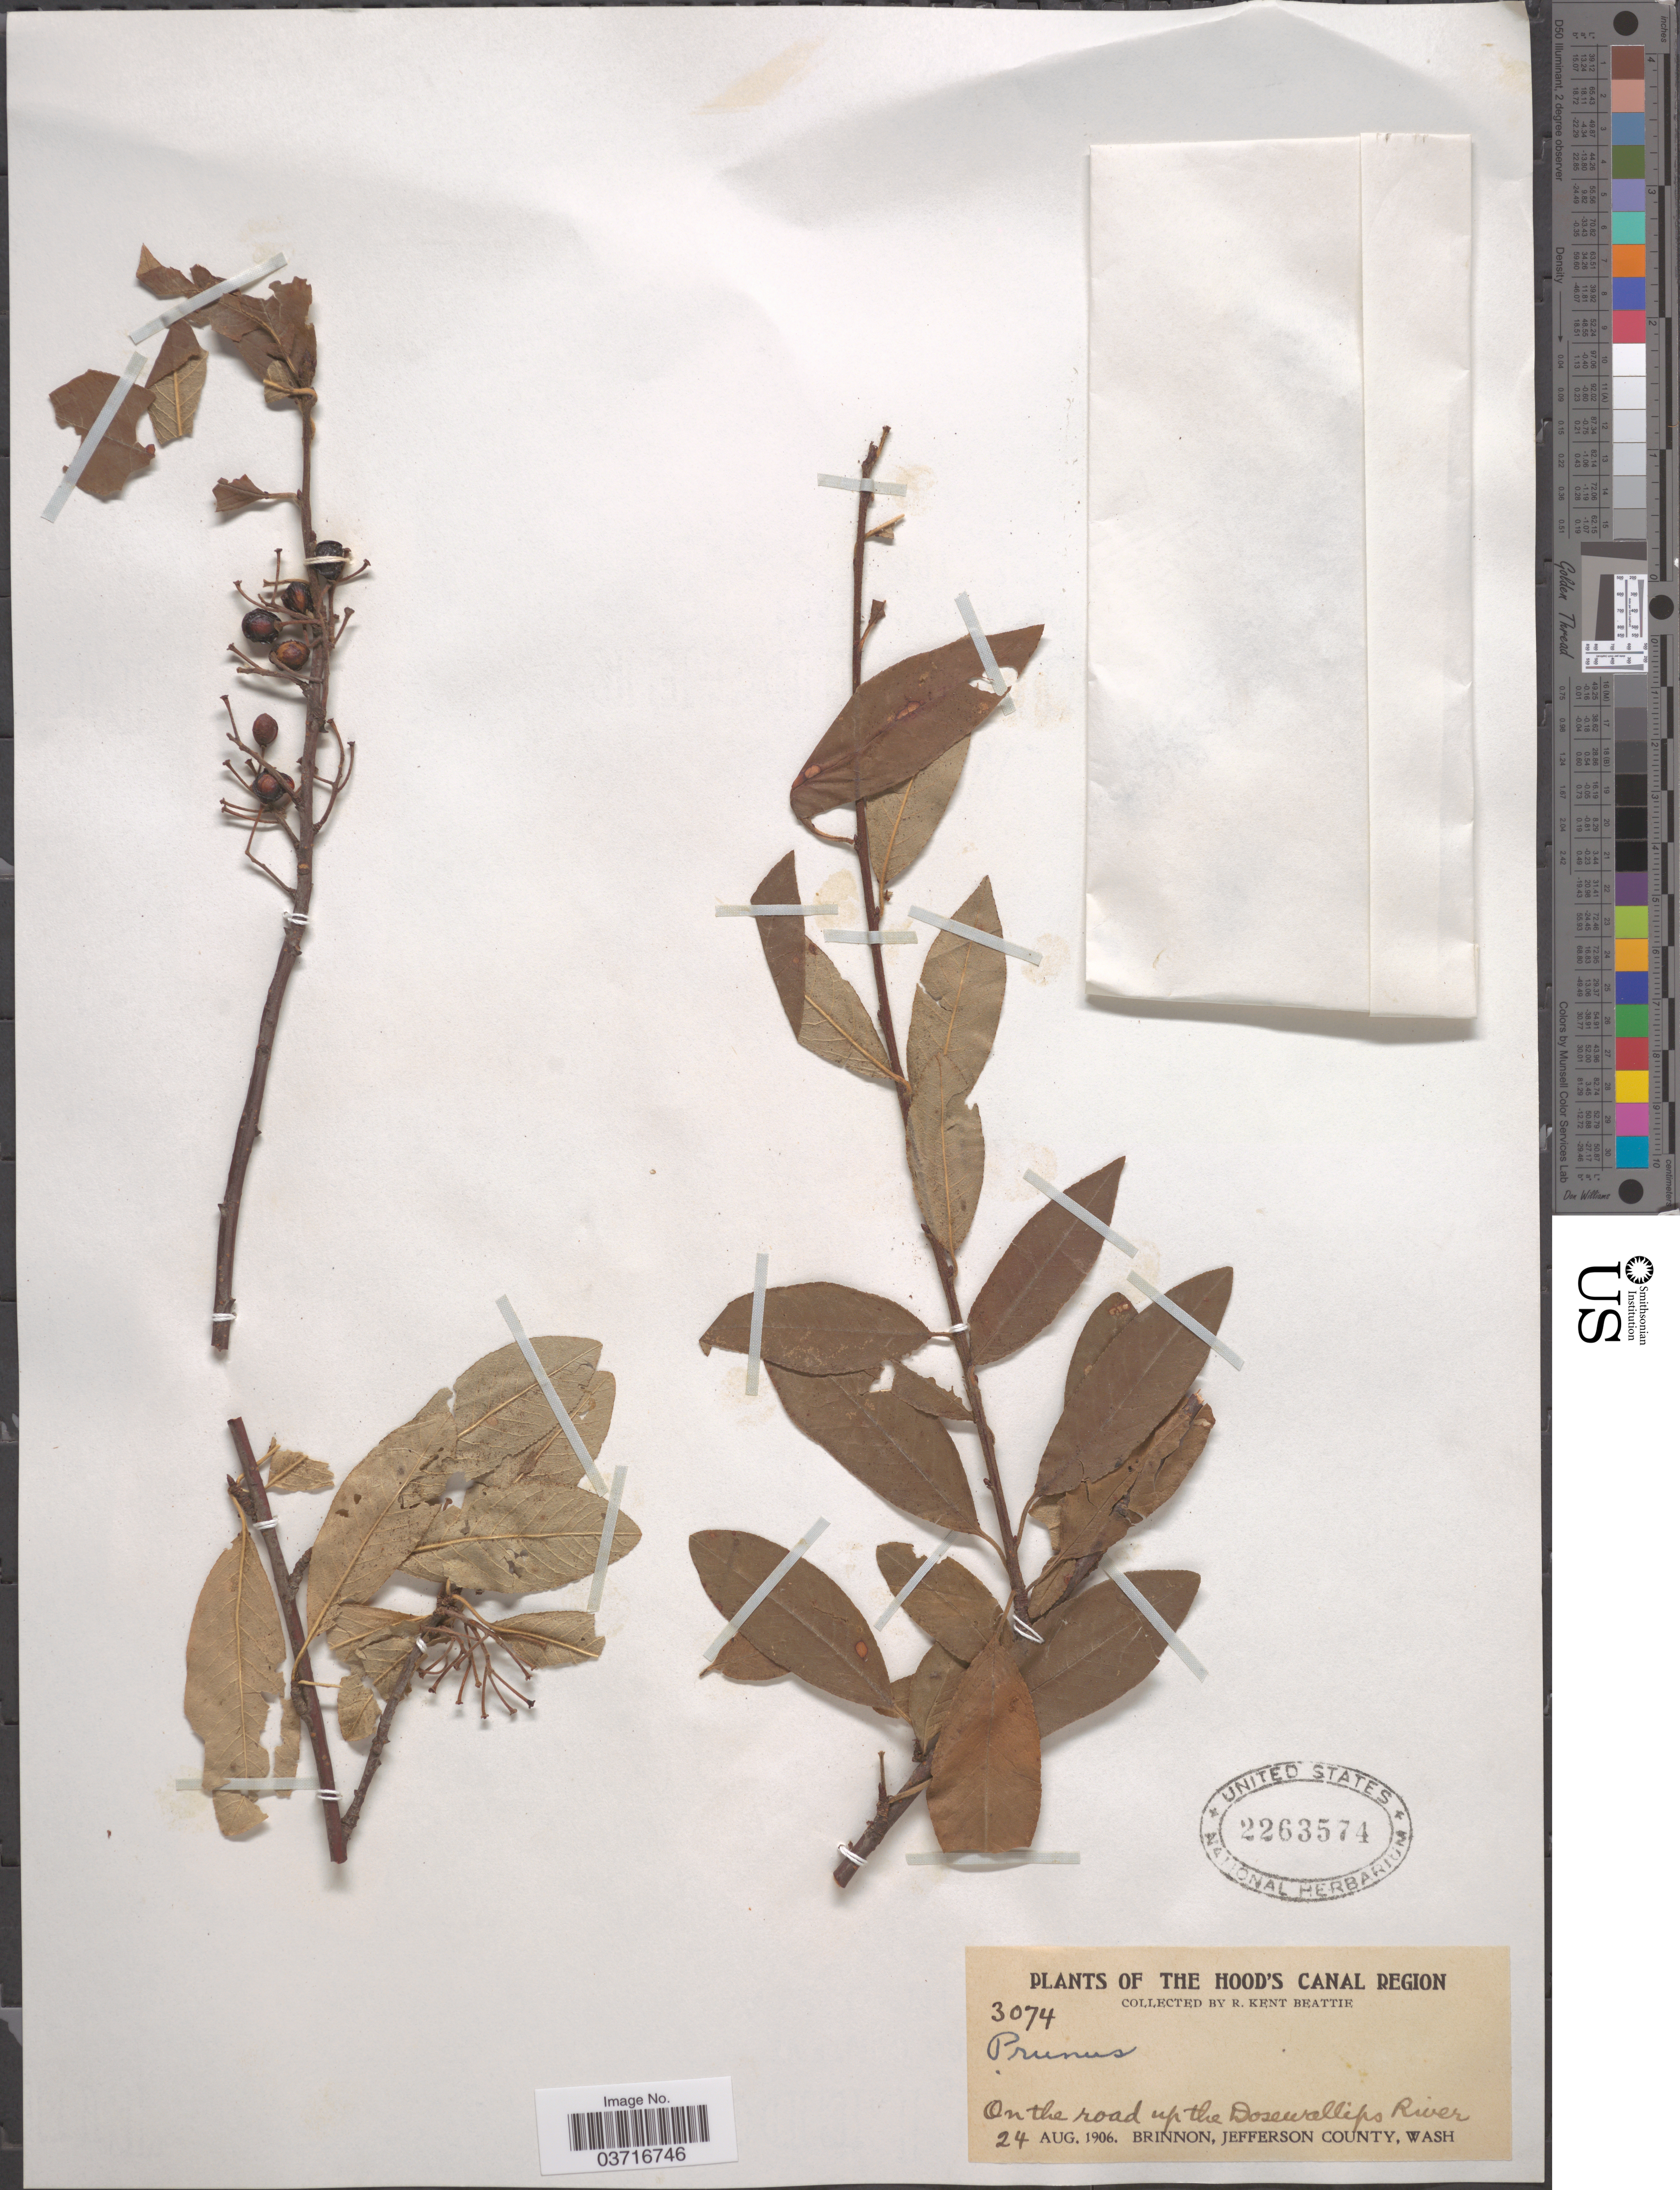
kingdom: Plantae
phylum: Tracheophyta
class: Magnoliopsida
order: Rosales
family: Rosaceae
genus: Prunus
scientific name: Prunus sp.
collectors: R. K. Beattie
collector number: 3074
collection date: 1906-08-24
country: United States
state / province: Washington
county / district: Jefferson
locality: Hood's Canal Region. On the road up the Dosewallips River. Brinnon, Jefferson County.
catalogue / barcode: US 2263574